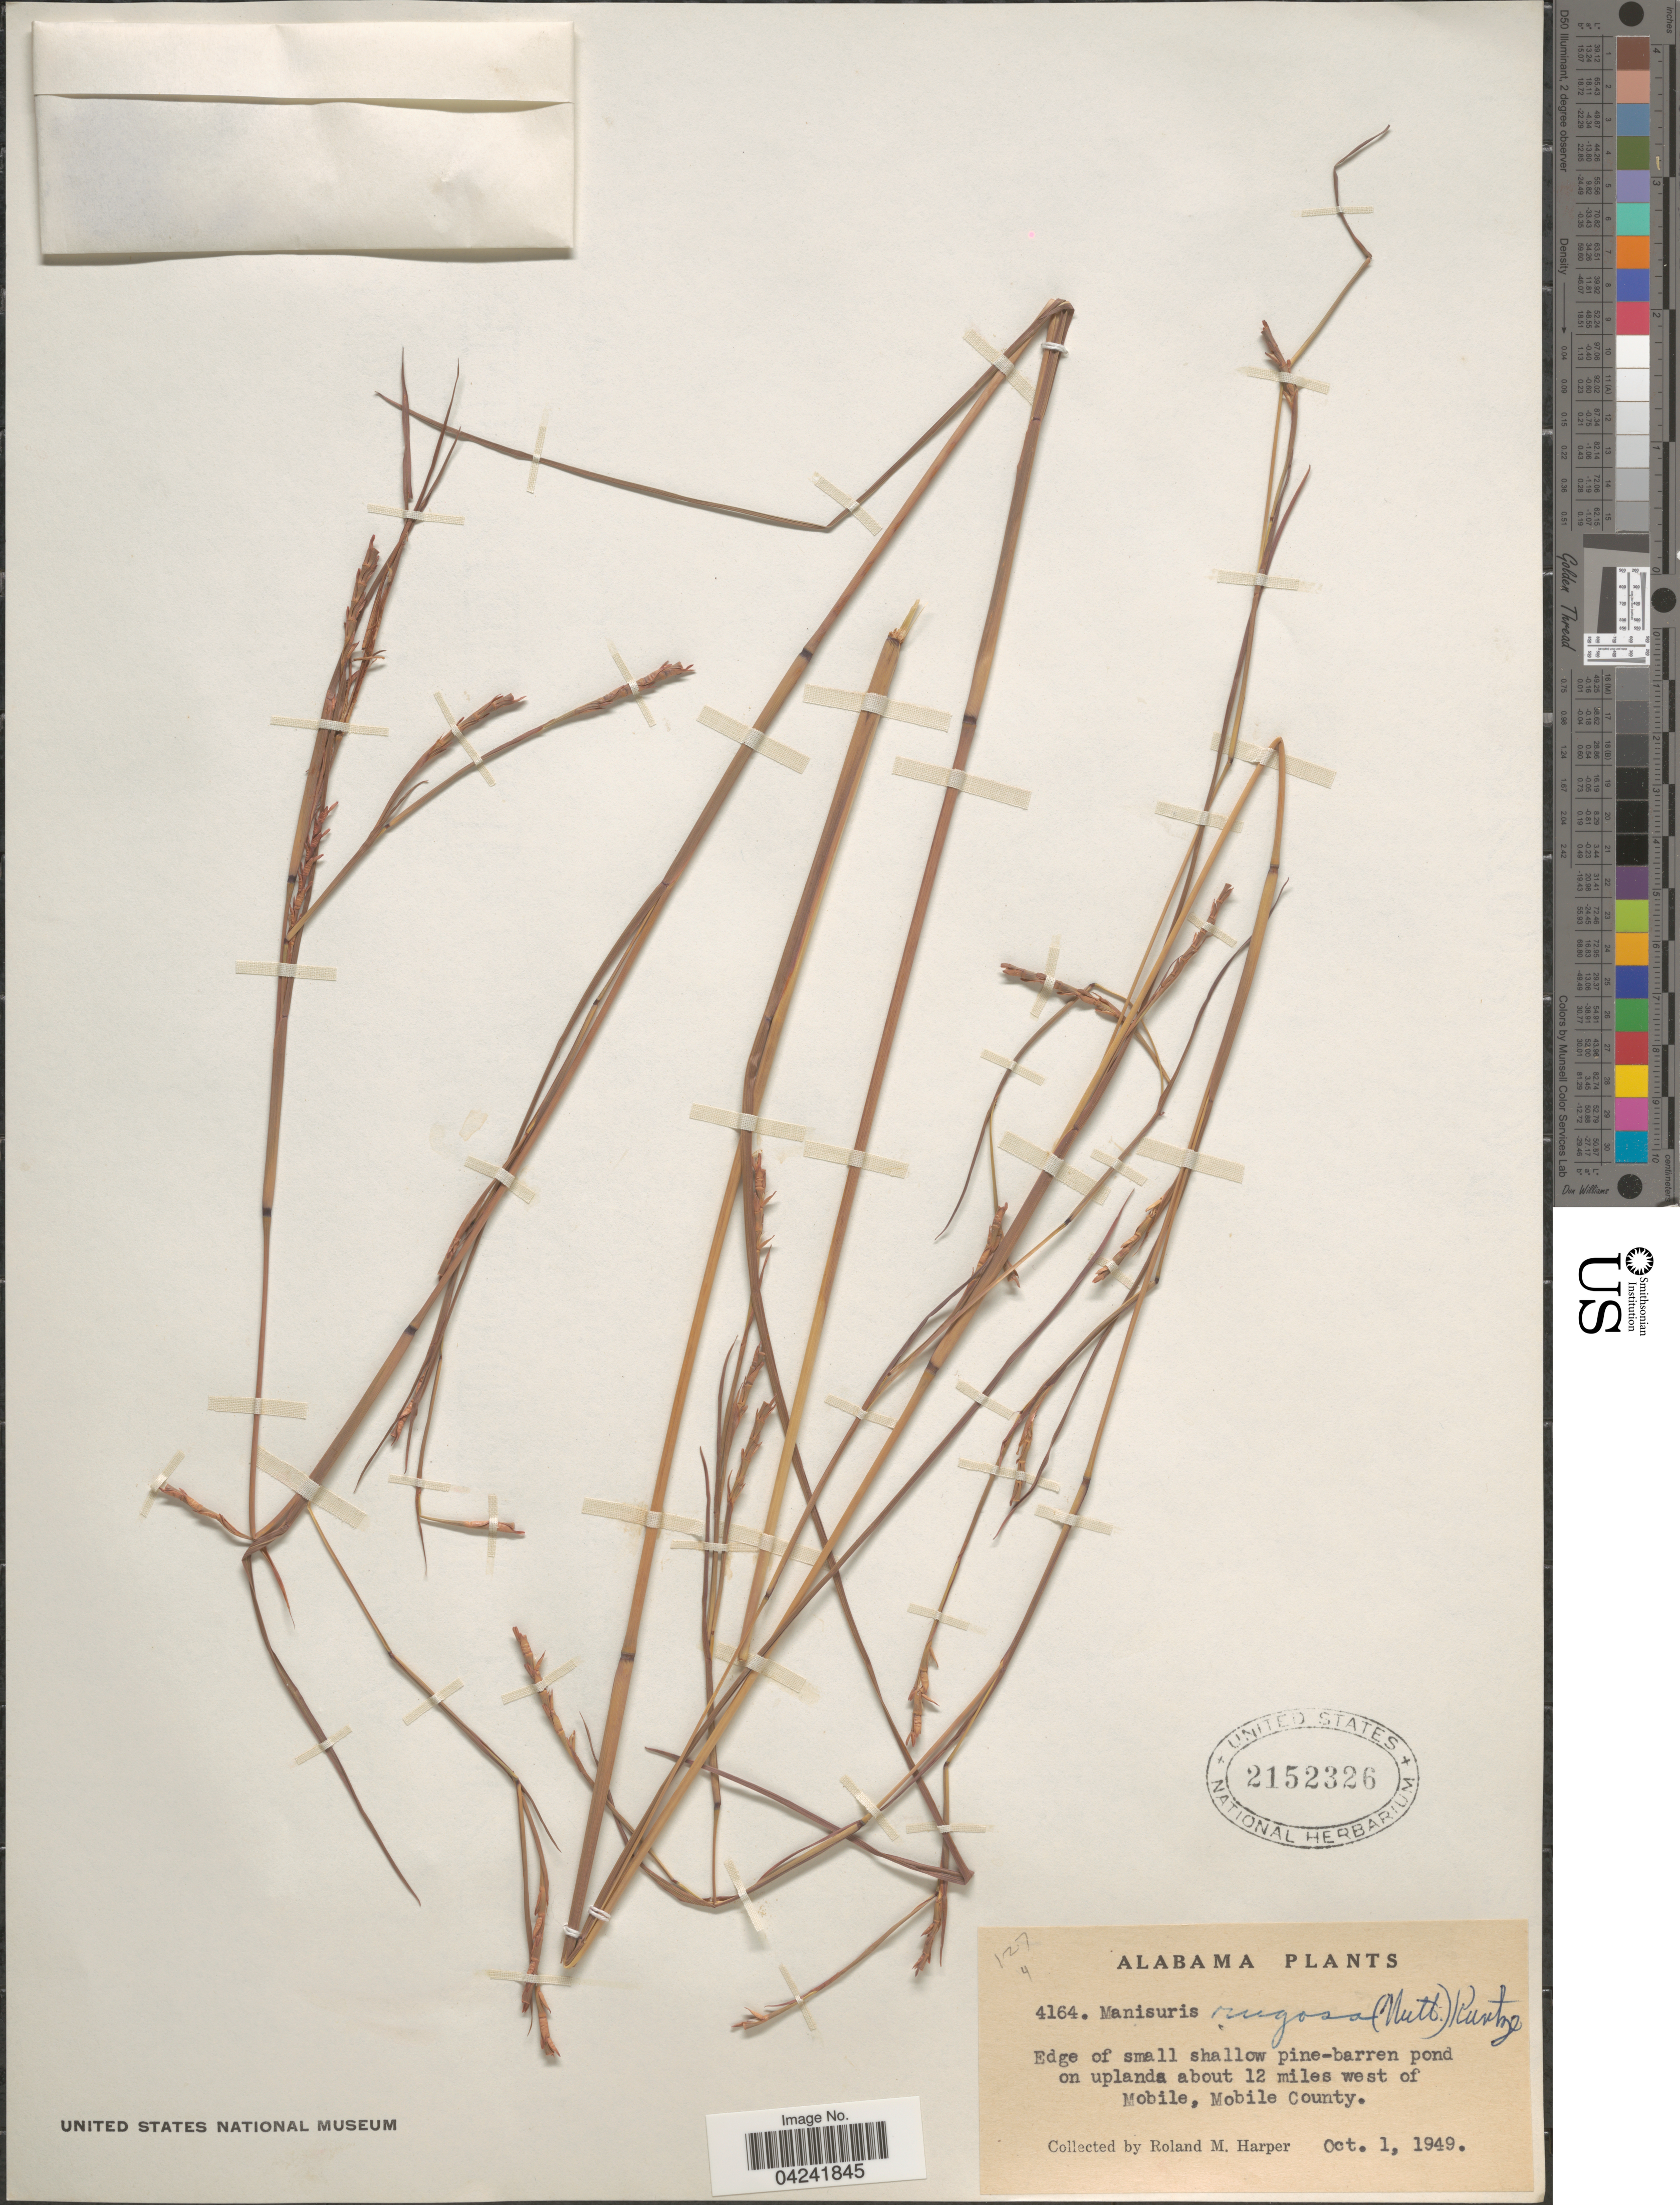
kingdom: Plantae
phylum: Tracheophyta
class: Liliopsida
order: Poales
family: Poaceae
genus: Mnesithea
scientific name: Mnesithea rugosa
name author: (Nutt.) de Koning & Sosef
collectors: R. M. Harper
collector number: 4164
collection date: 1949-10-01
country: United States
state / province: Alabama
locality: Edge of small shallow pine-barren pond on uplands about 12 miles west of Mobile, Mobile County.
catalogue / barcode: US 2152326